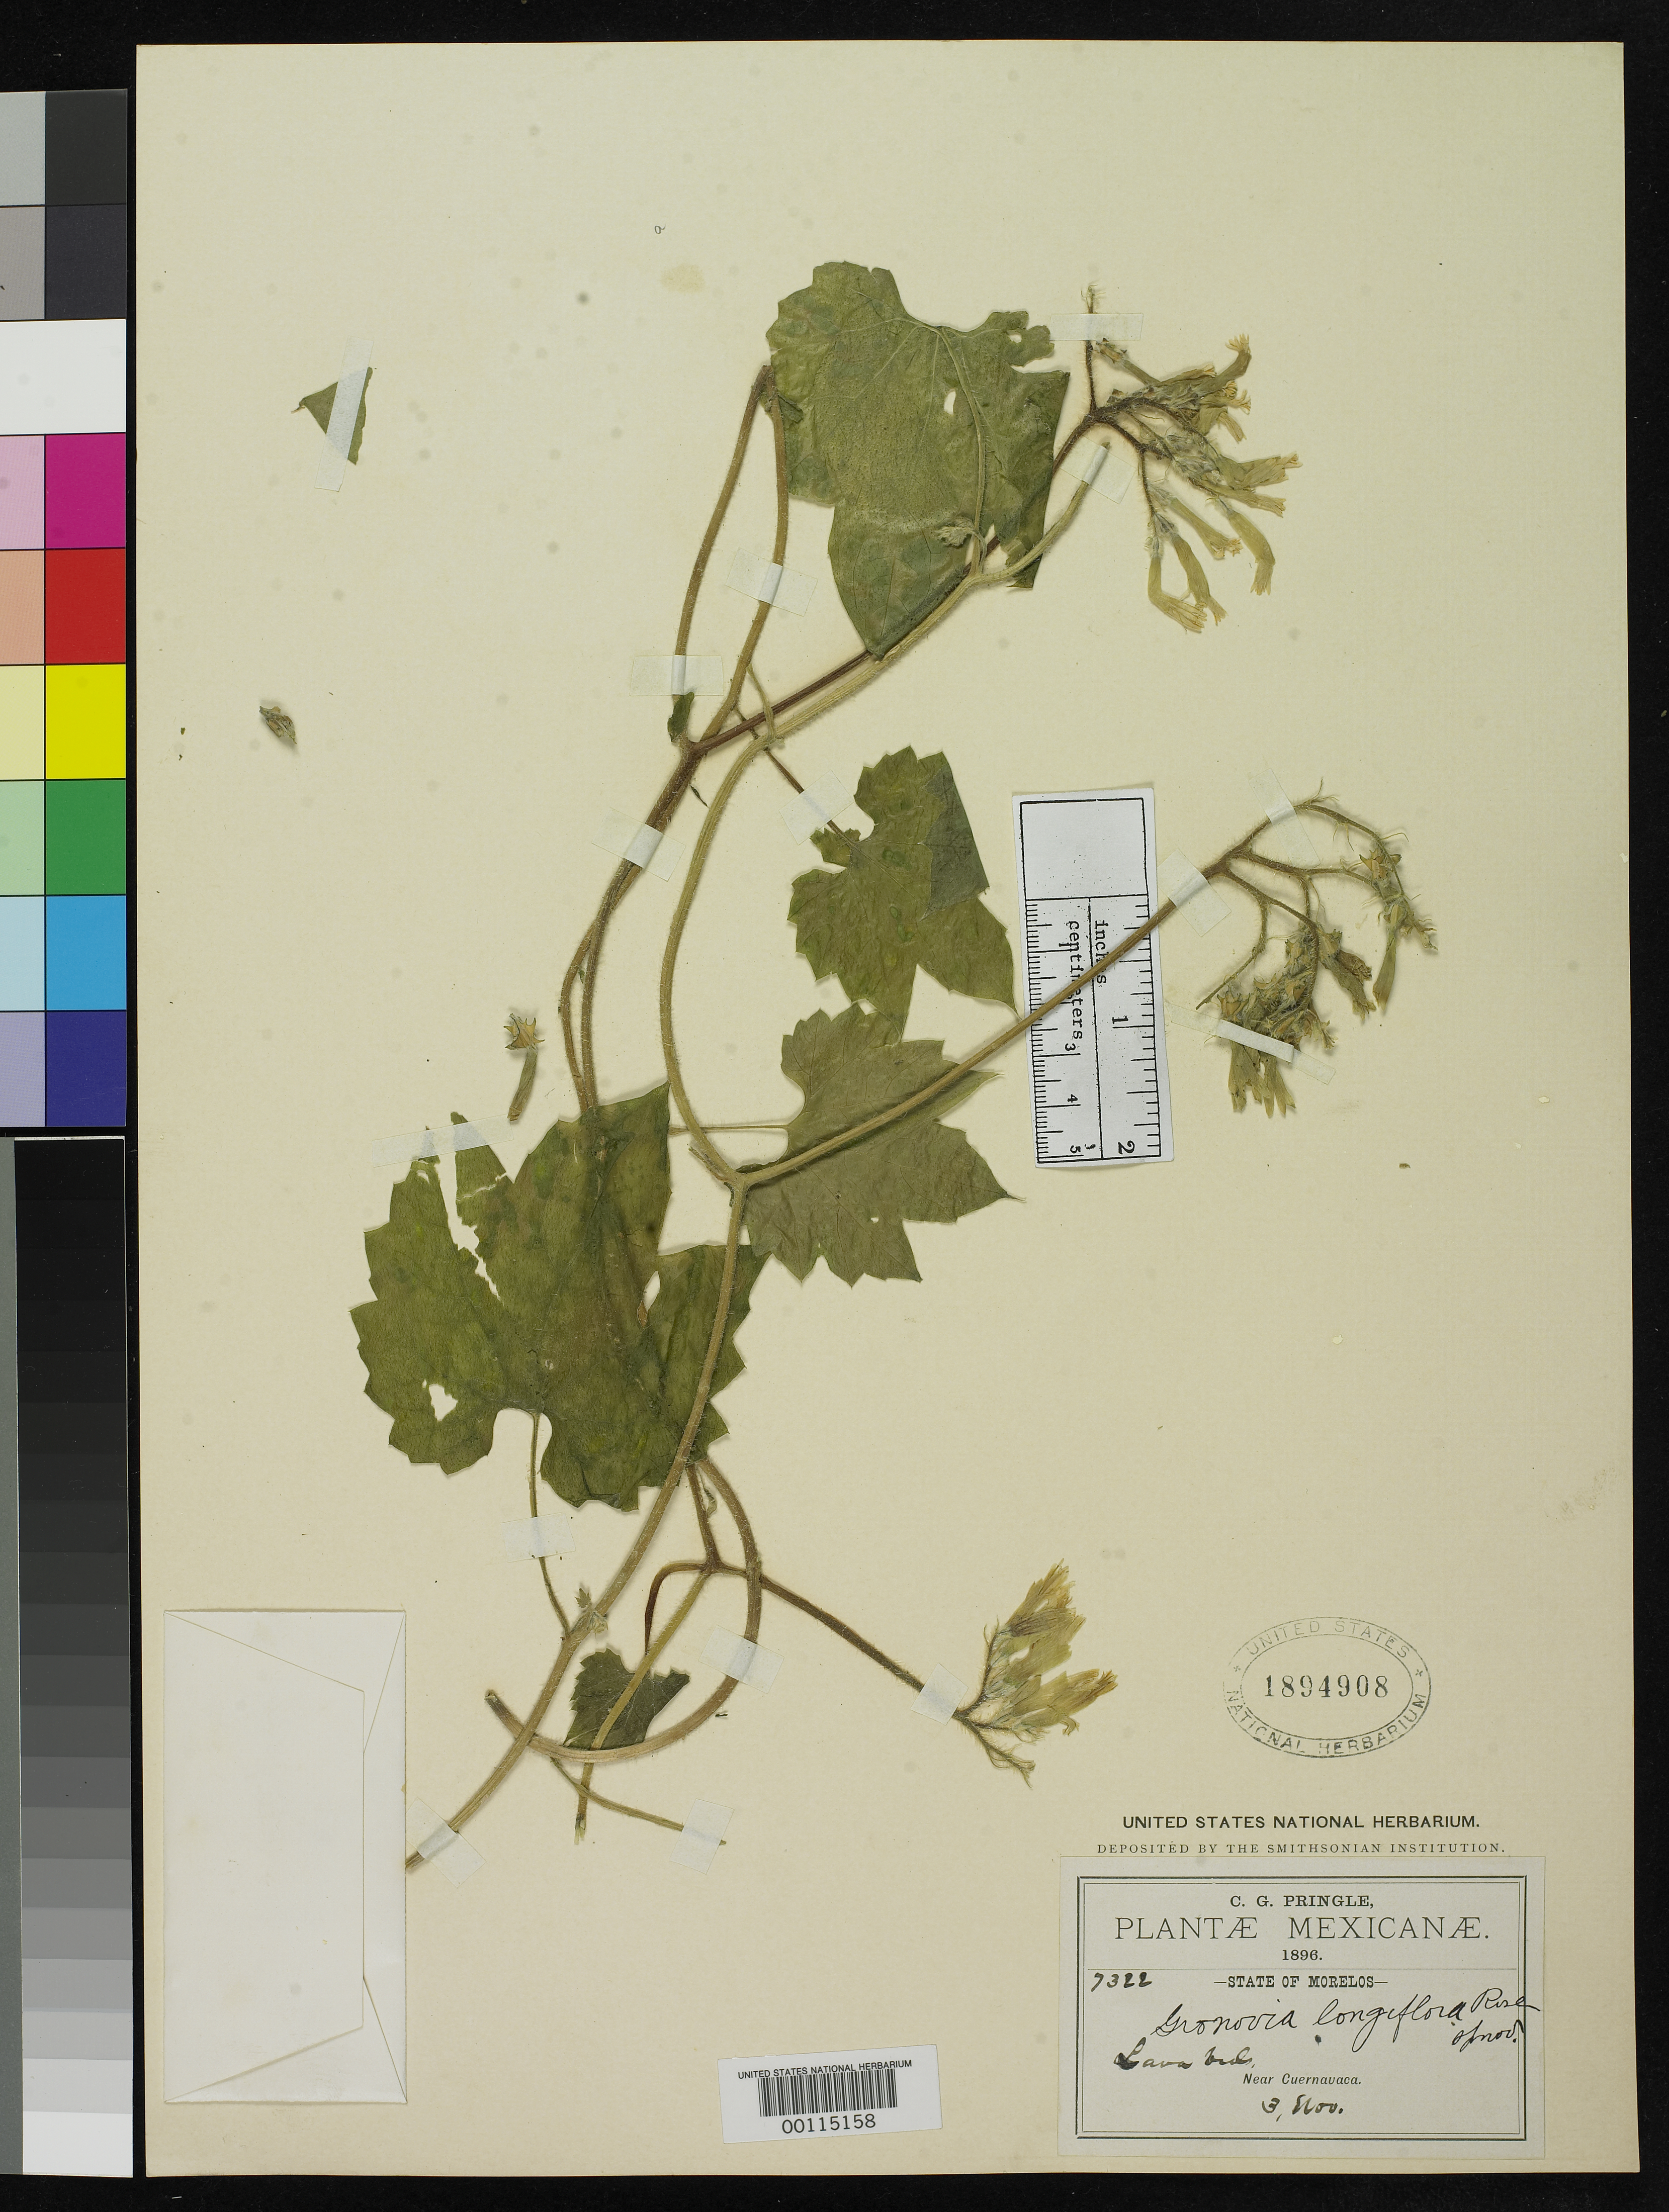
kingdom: Plantae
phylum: Tracheophyta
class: Magnoliopsida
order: Cornales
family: Loasaceae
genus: Gronovia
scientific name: Gronovia longiflora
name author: Rose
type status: Type Fragment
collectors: C. G. Pringle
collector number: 7322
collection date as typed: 03 Nov 1896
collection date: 1896-11-03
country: Mexico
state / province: Morelos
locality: Lava beds near Cuernavaca.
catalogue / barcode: US 1894908